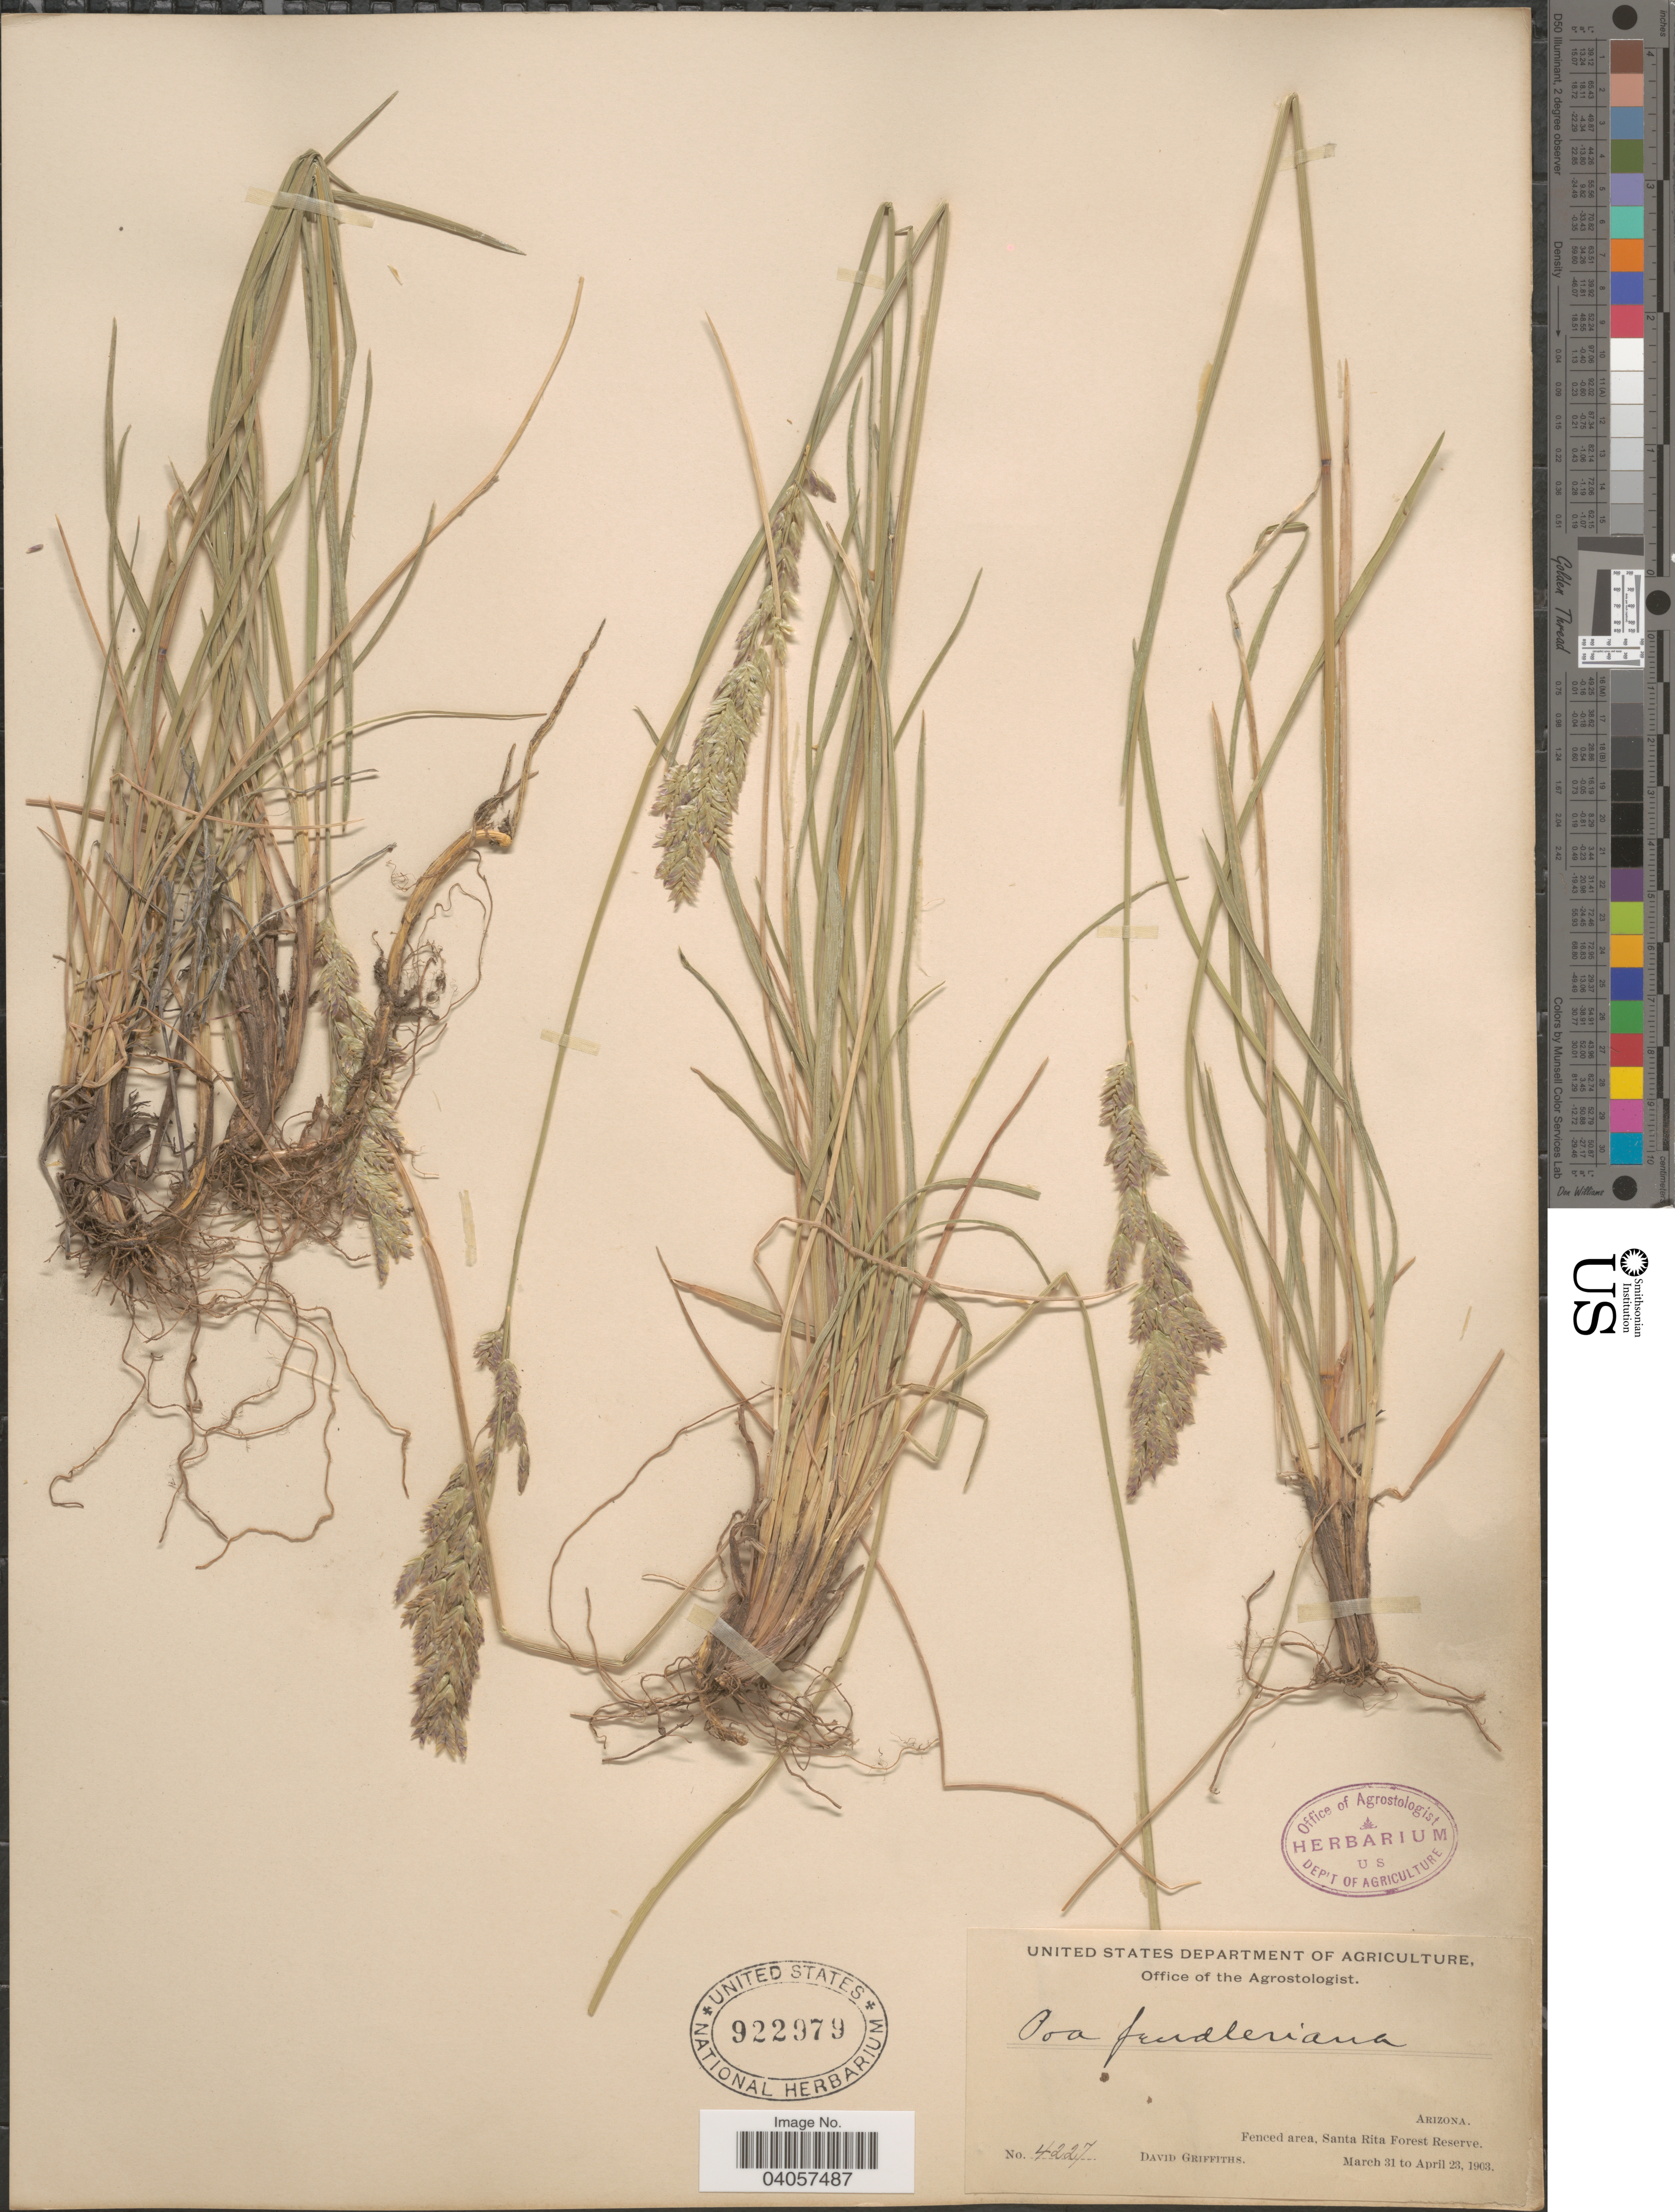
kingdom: Plantae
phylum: Tracheophyta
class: Liliopsida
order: Poales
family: Poaceae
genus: Poa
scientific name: Poa fendleriana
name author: (Steud.) Vasey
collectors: D. Griffiths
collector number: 4227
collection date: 1903-03-31/1903-04-23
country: United States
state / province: Arizona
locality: Fenced area, Santa Rita Forest Reserve.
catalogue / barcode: US 922979